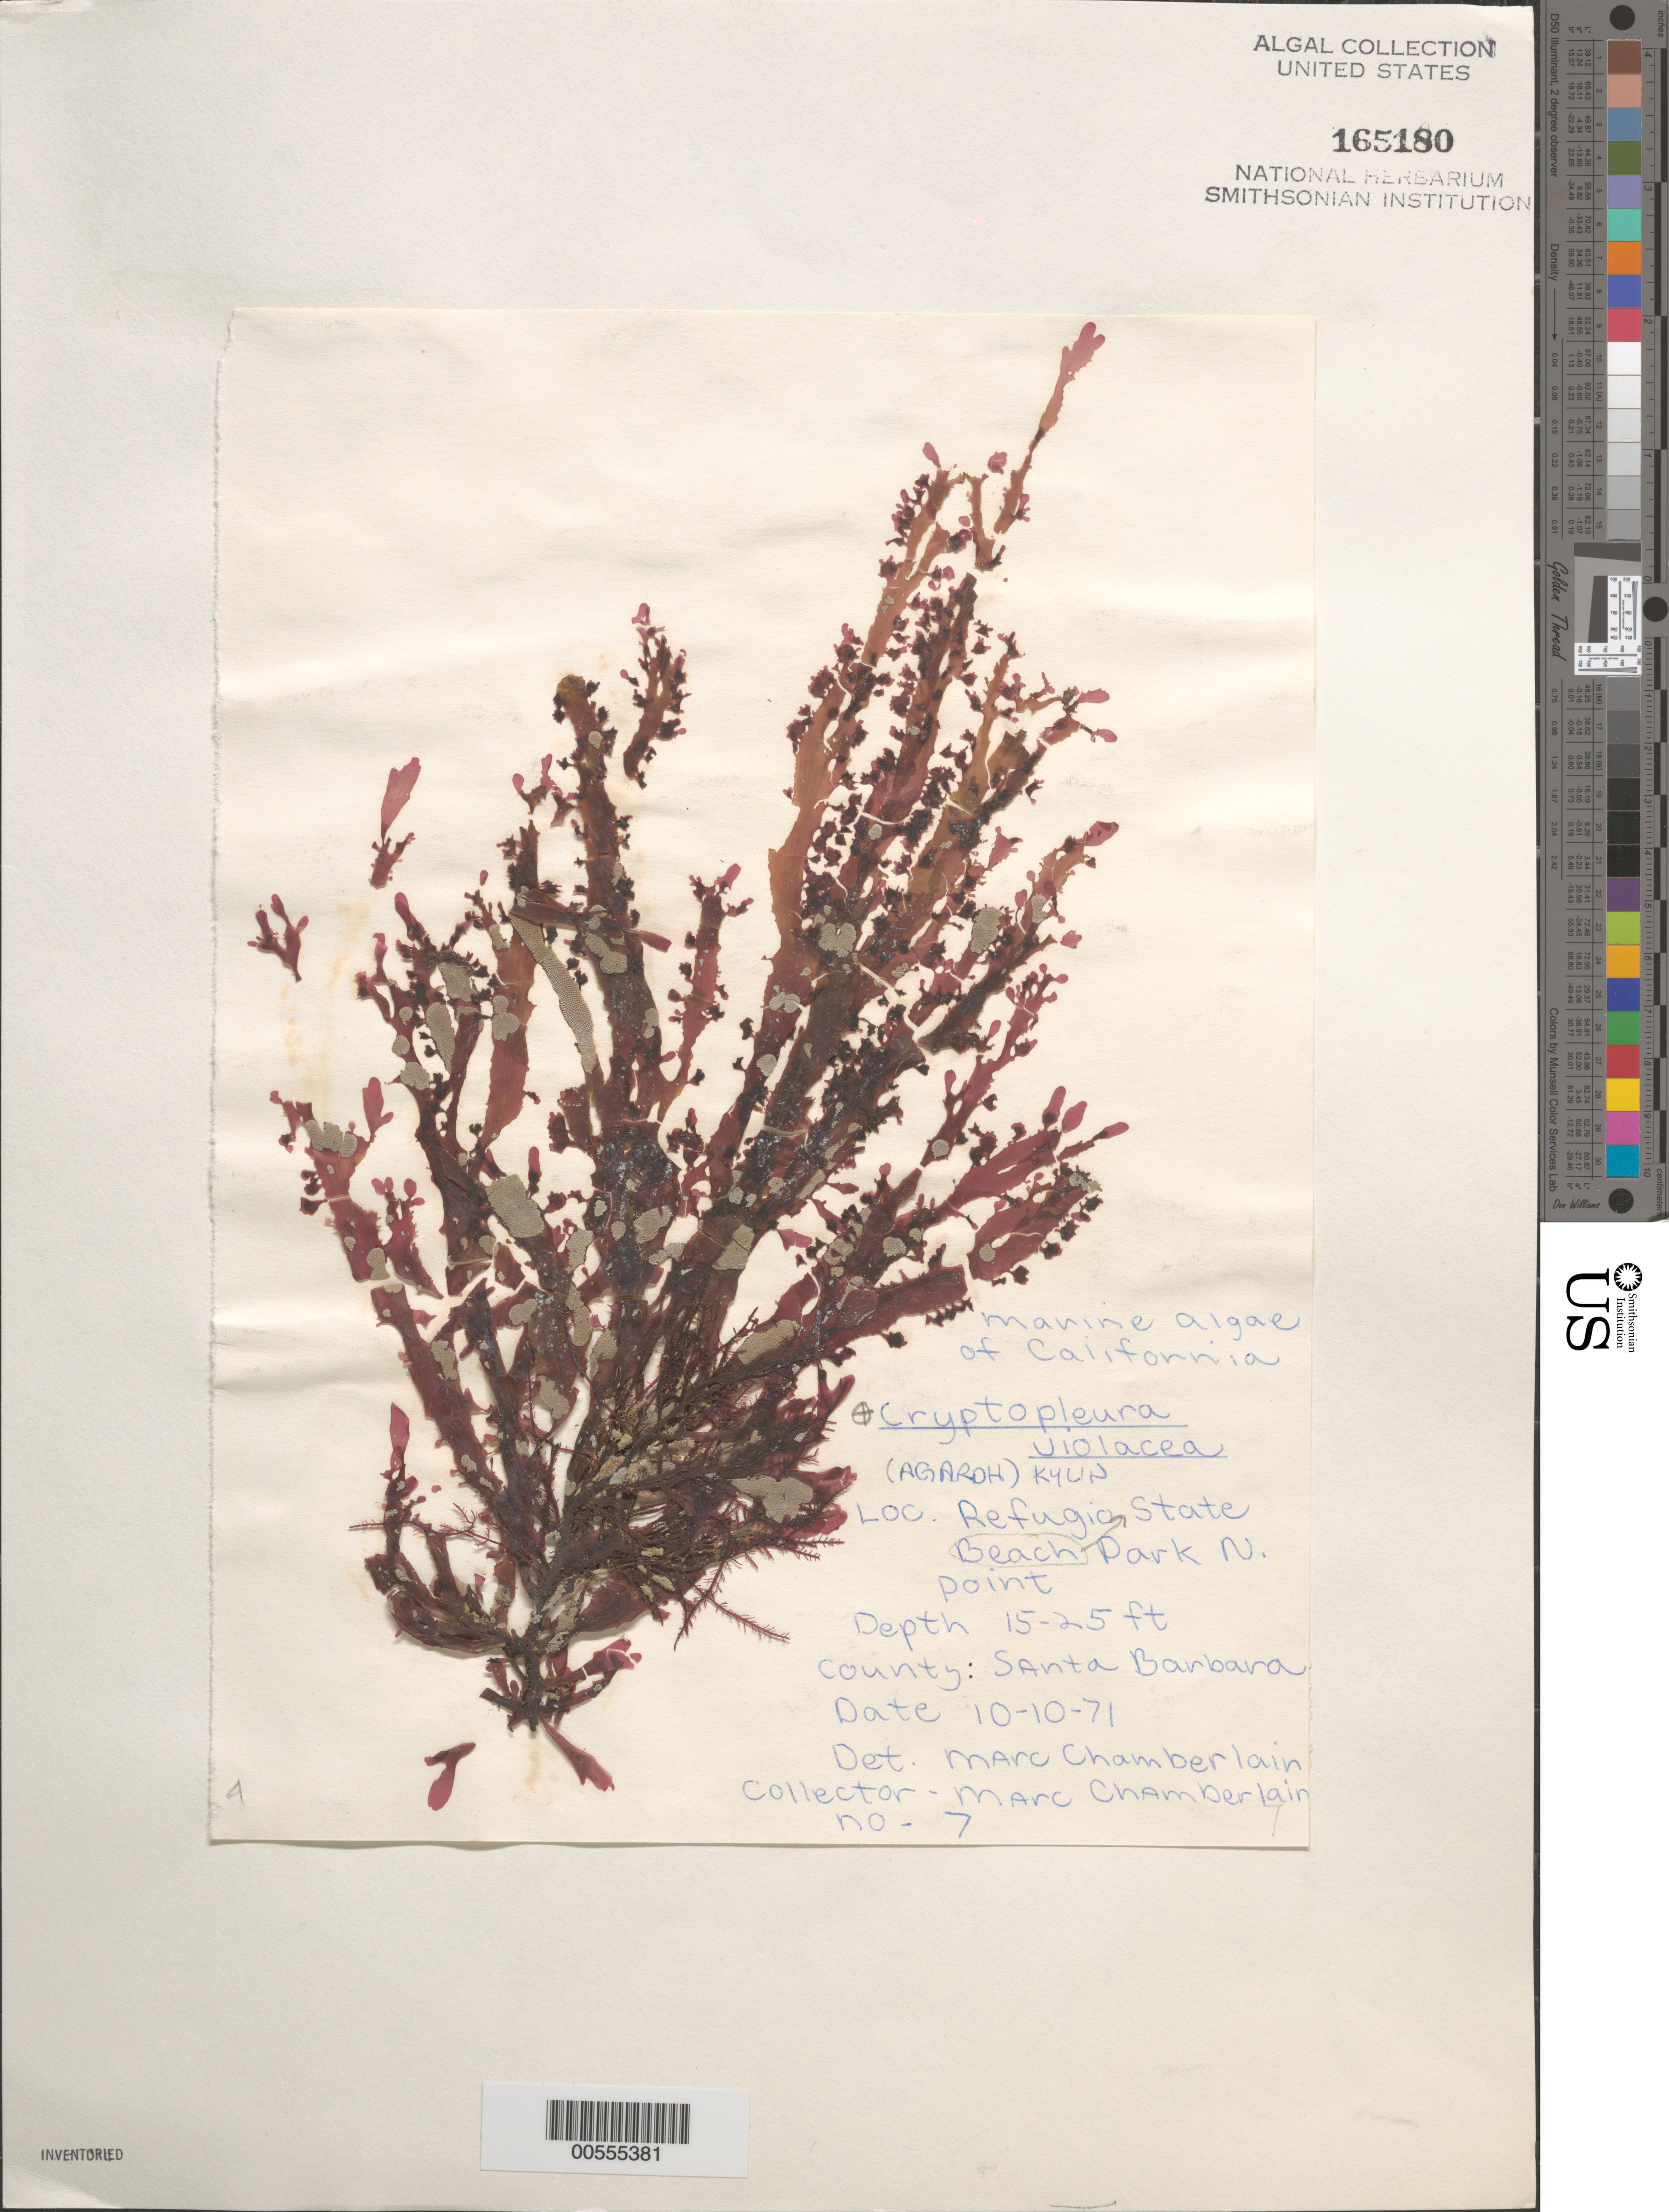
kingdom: Plantae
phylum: Rhodophyta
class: Florideophyceae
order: Ceramiales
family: Delesseriaceae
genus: Cryptopleura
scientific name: Cryptopleura violacea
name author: (J. Ag.) Kylin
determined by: Chamberlain, M.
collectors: M. Chamberlain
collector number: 7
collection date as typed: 10 Oct 1971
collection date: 1971-10-10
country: United States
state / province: California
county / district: Santa Barbara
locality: Refugio Beach State Park, north point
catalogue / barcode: US 165180